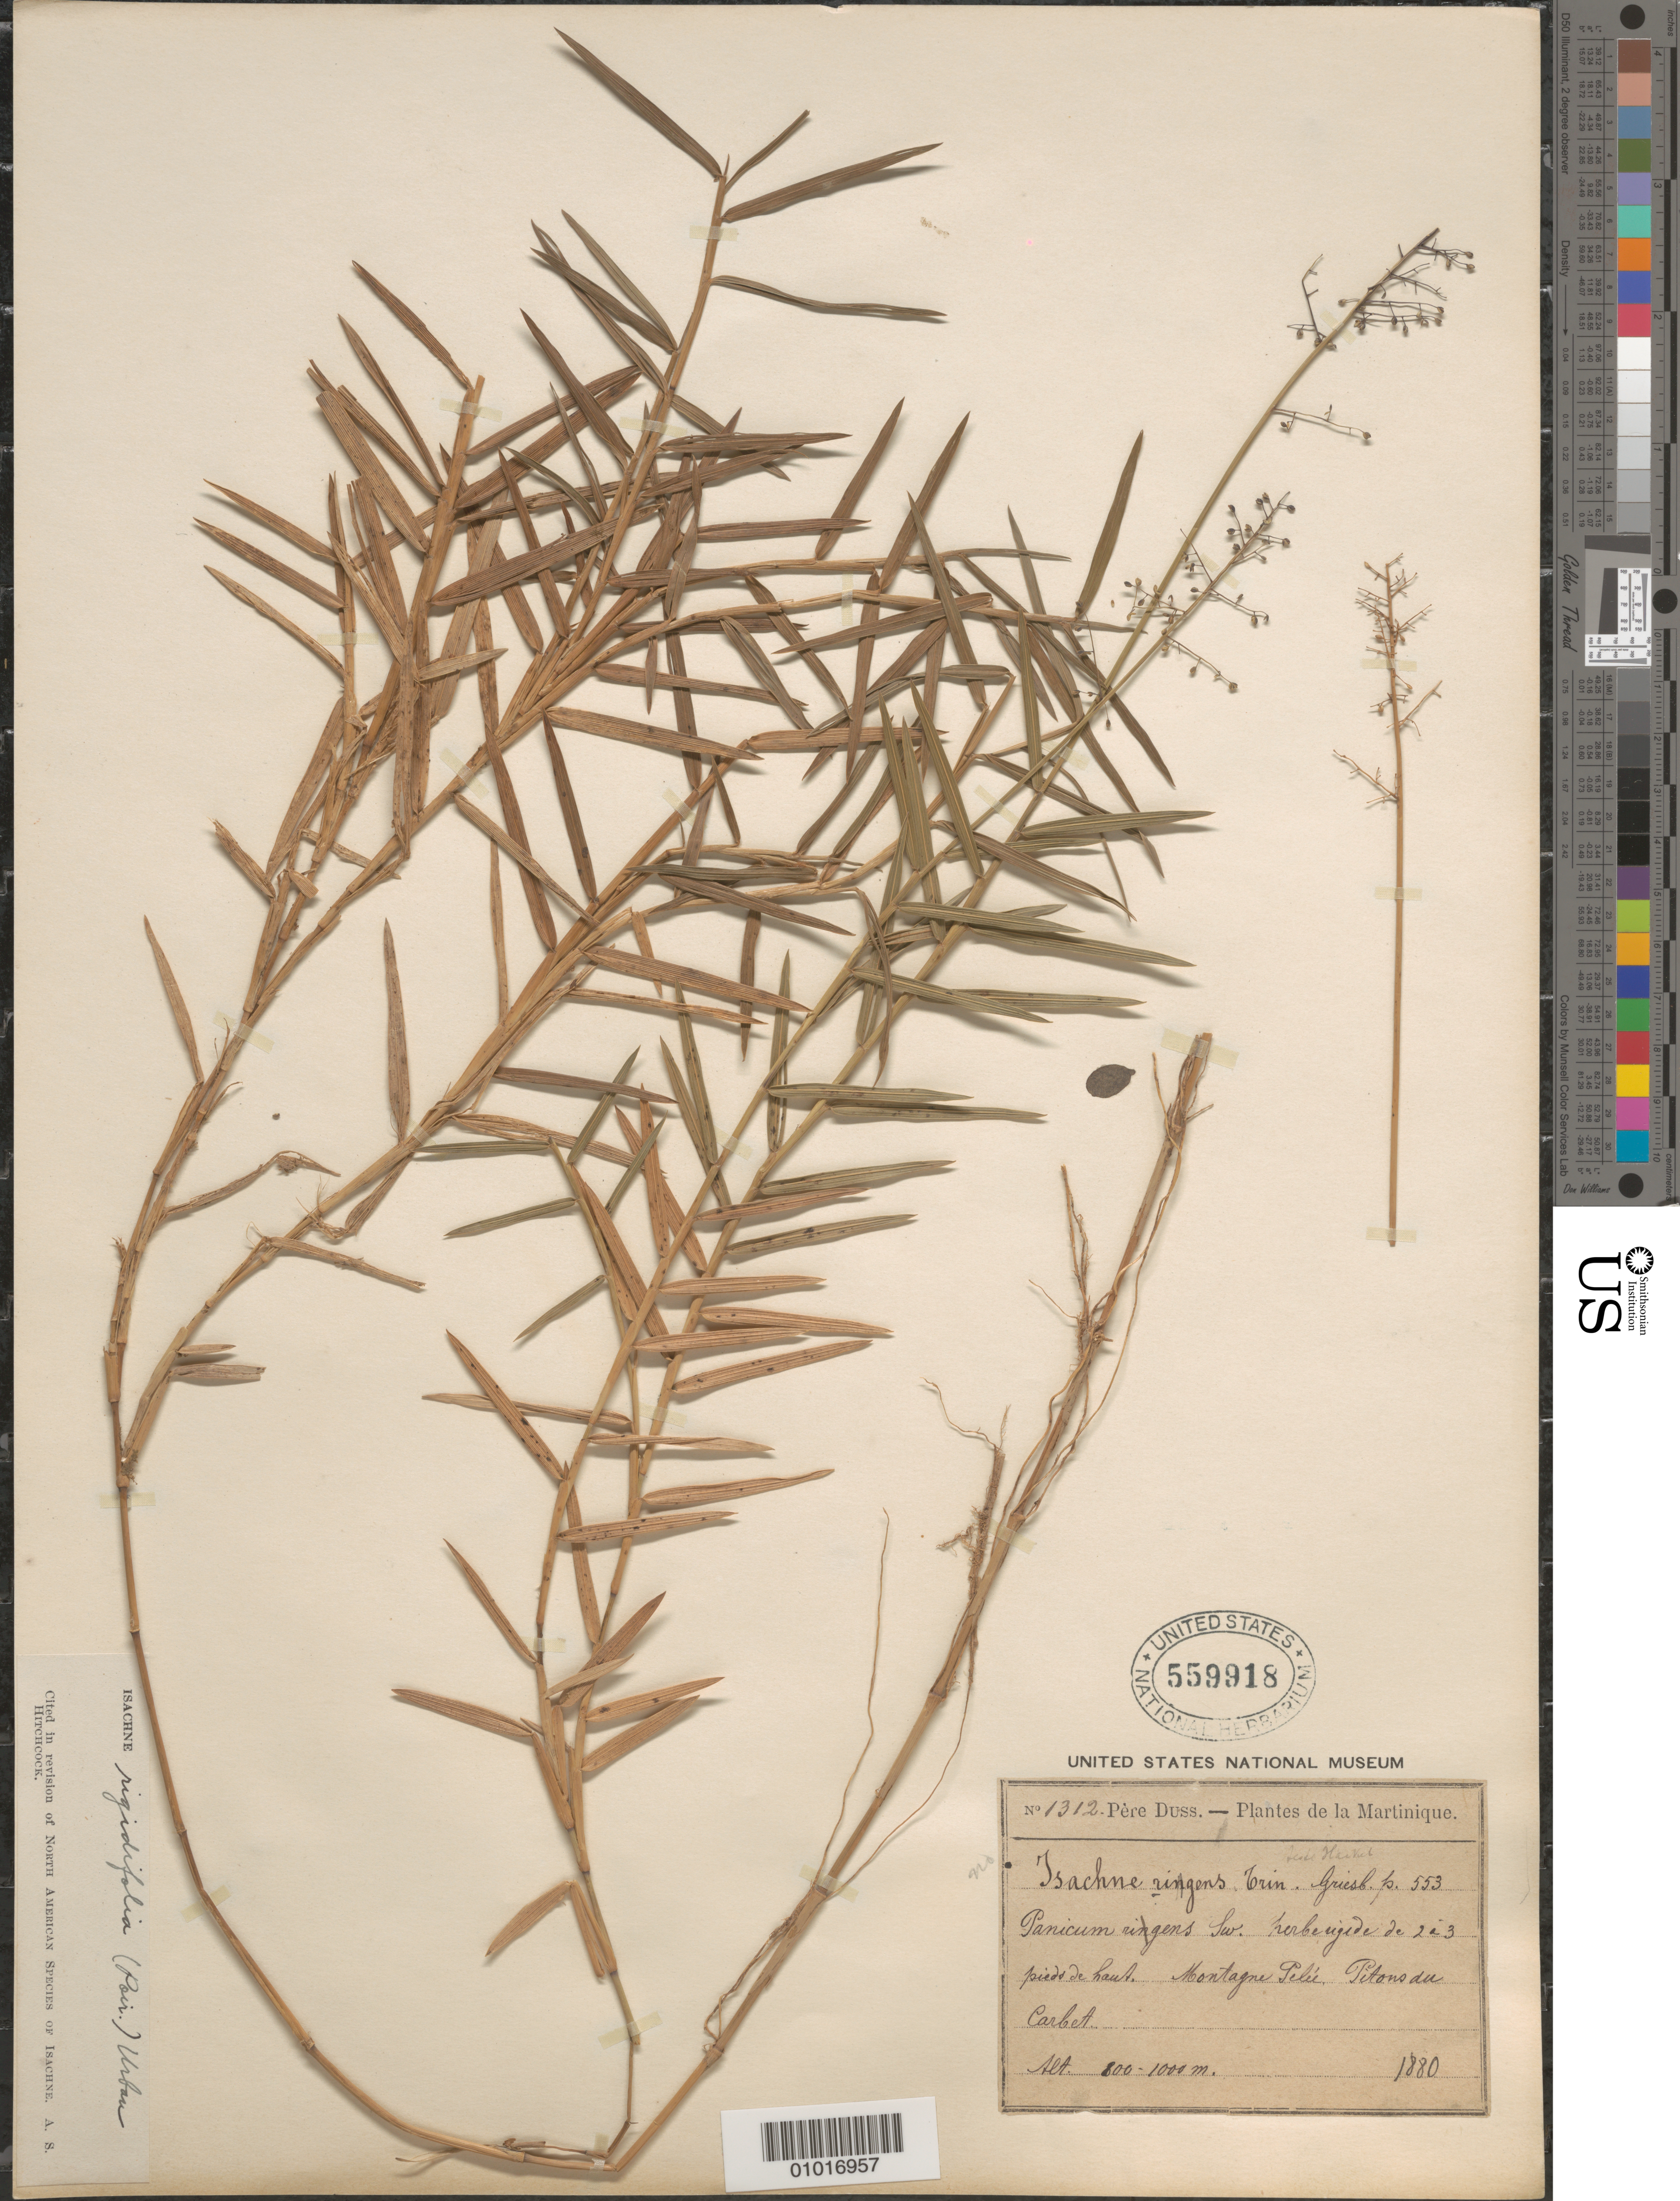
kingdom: Plantae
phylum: Tracheophyta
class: Liliopsida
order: Poales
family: Poaceae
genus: Isachne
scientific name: Isachne rigidifolia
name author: (Poir.) Urb.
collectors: Père Duss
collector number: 1312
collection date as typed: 01 Jan 1880 to 31 Dec 1880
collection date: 1880-01-01/1880-12-31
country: Martinique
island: Martinique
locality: Montagne Pelee, Pitons du Carbett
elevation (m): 800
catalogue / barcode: US 559918